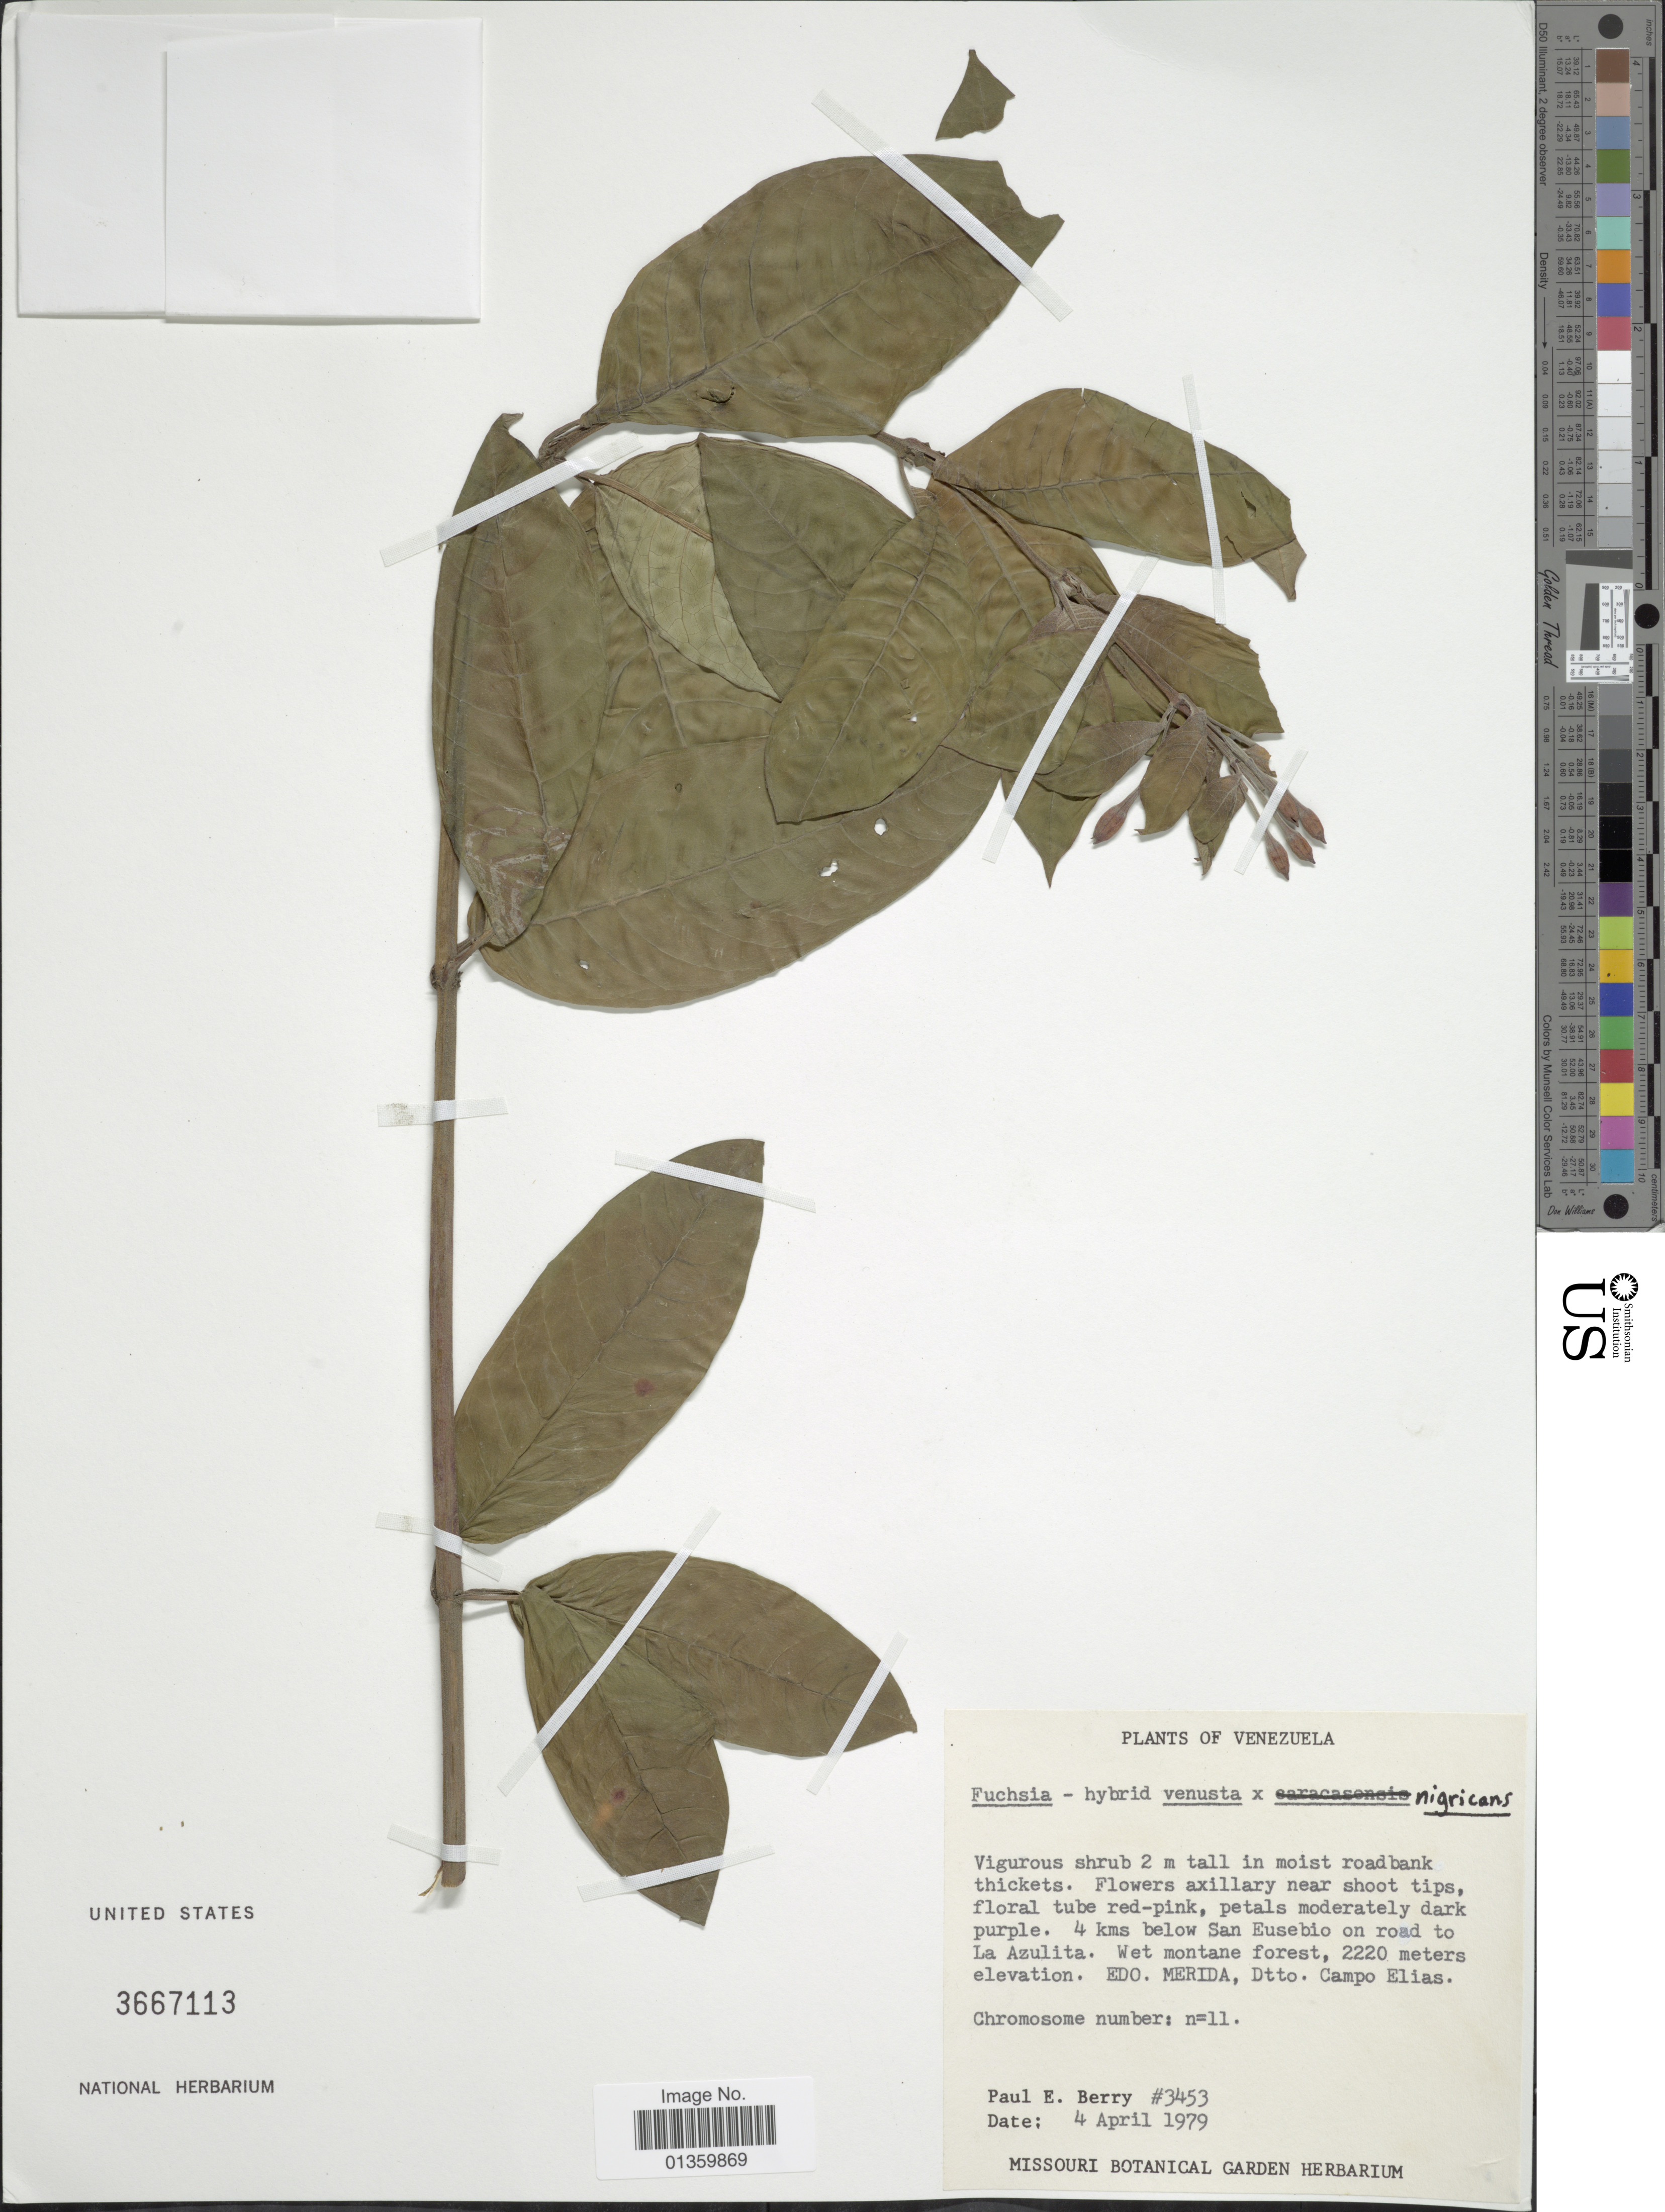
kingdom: Plantae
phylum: Tracheophyta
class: Magnoliopsida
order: Myrtales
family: Onagraceae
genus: Fuchsia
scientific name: Fuchsia nigricans x F. venusta Kunth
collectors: P. E. Berry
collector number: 3453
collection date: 1979-04-04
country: Venezuela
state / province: Mérida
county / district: Campo Elías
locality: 4 kms below San Eusebio on road to La Azulita.Dtto. Campo Elias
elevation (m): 2220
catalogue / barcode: US 3667113